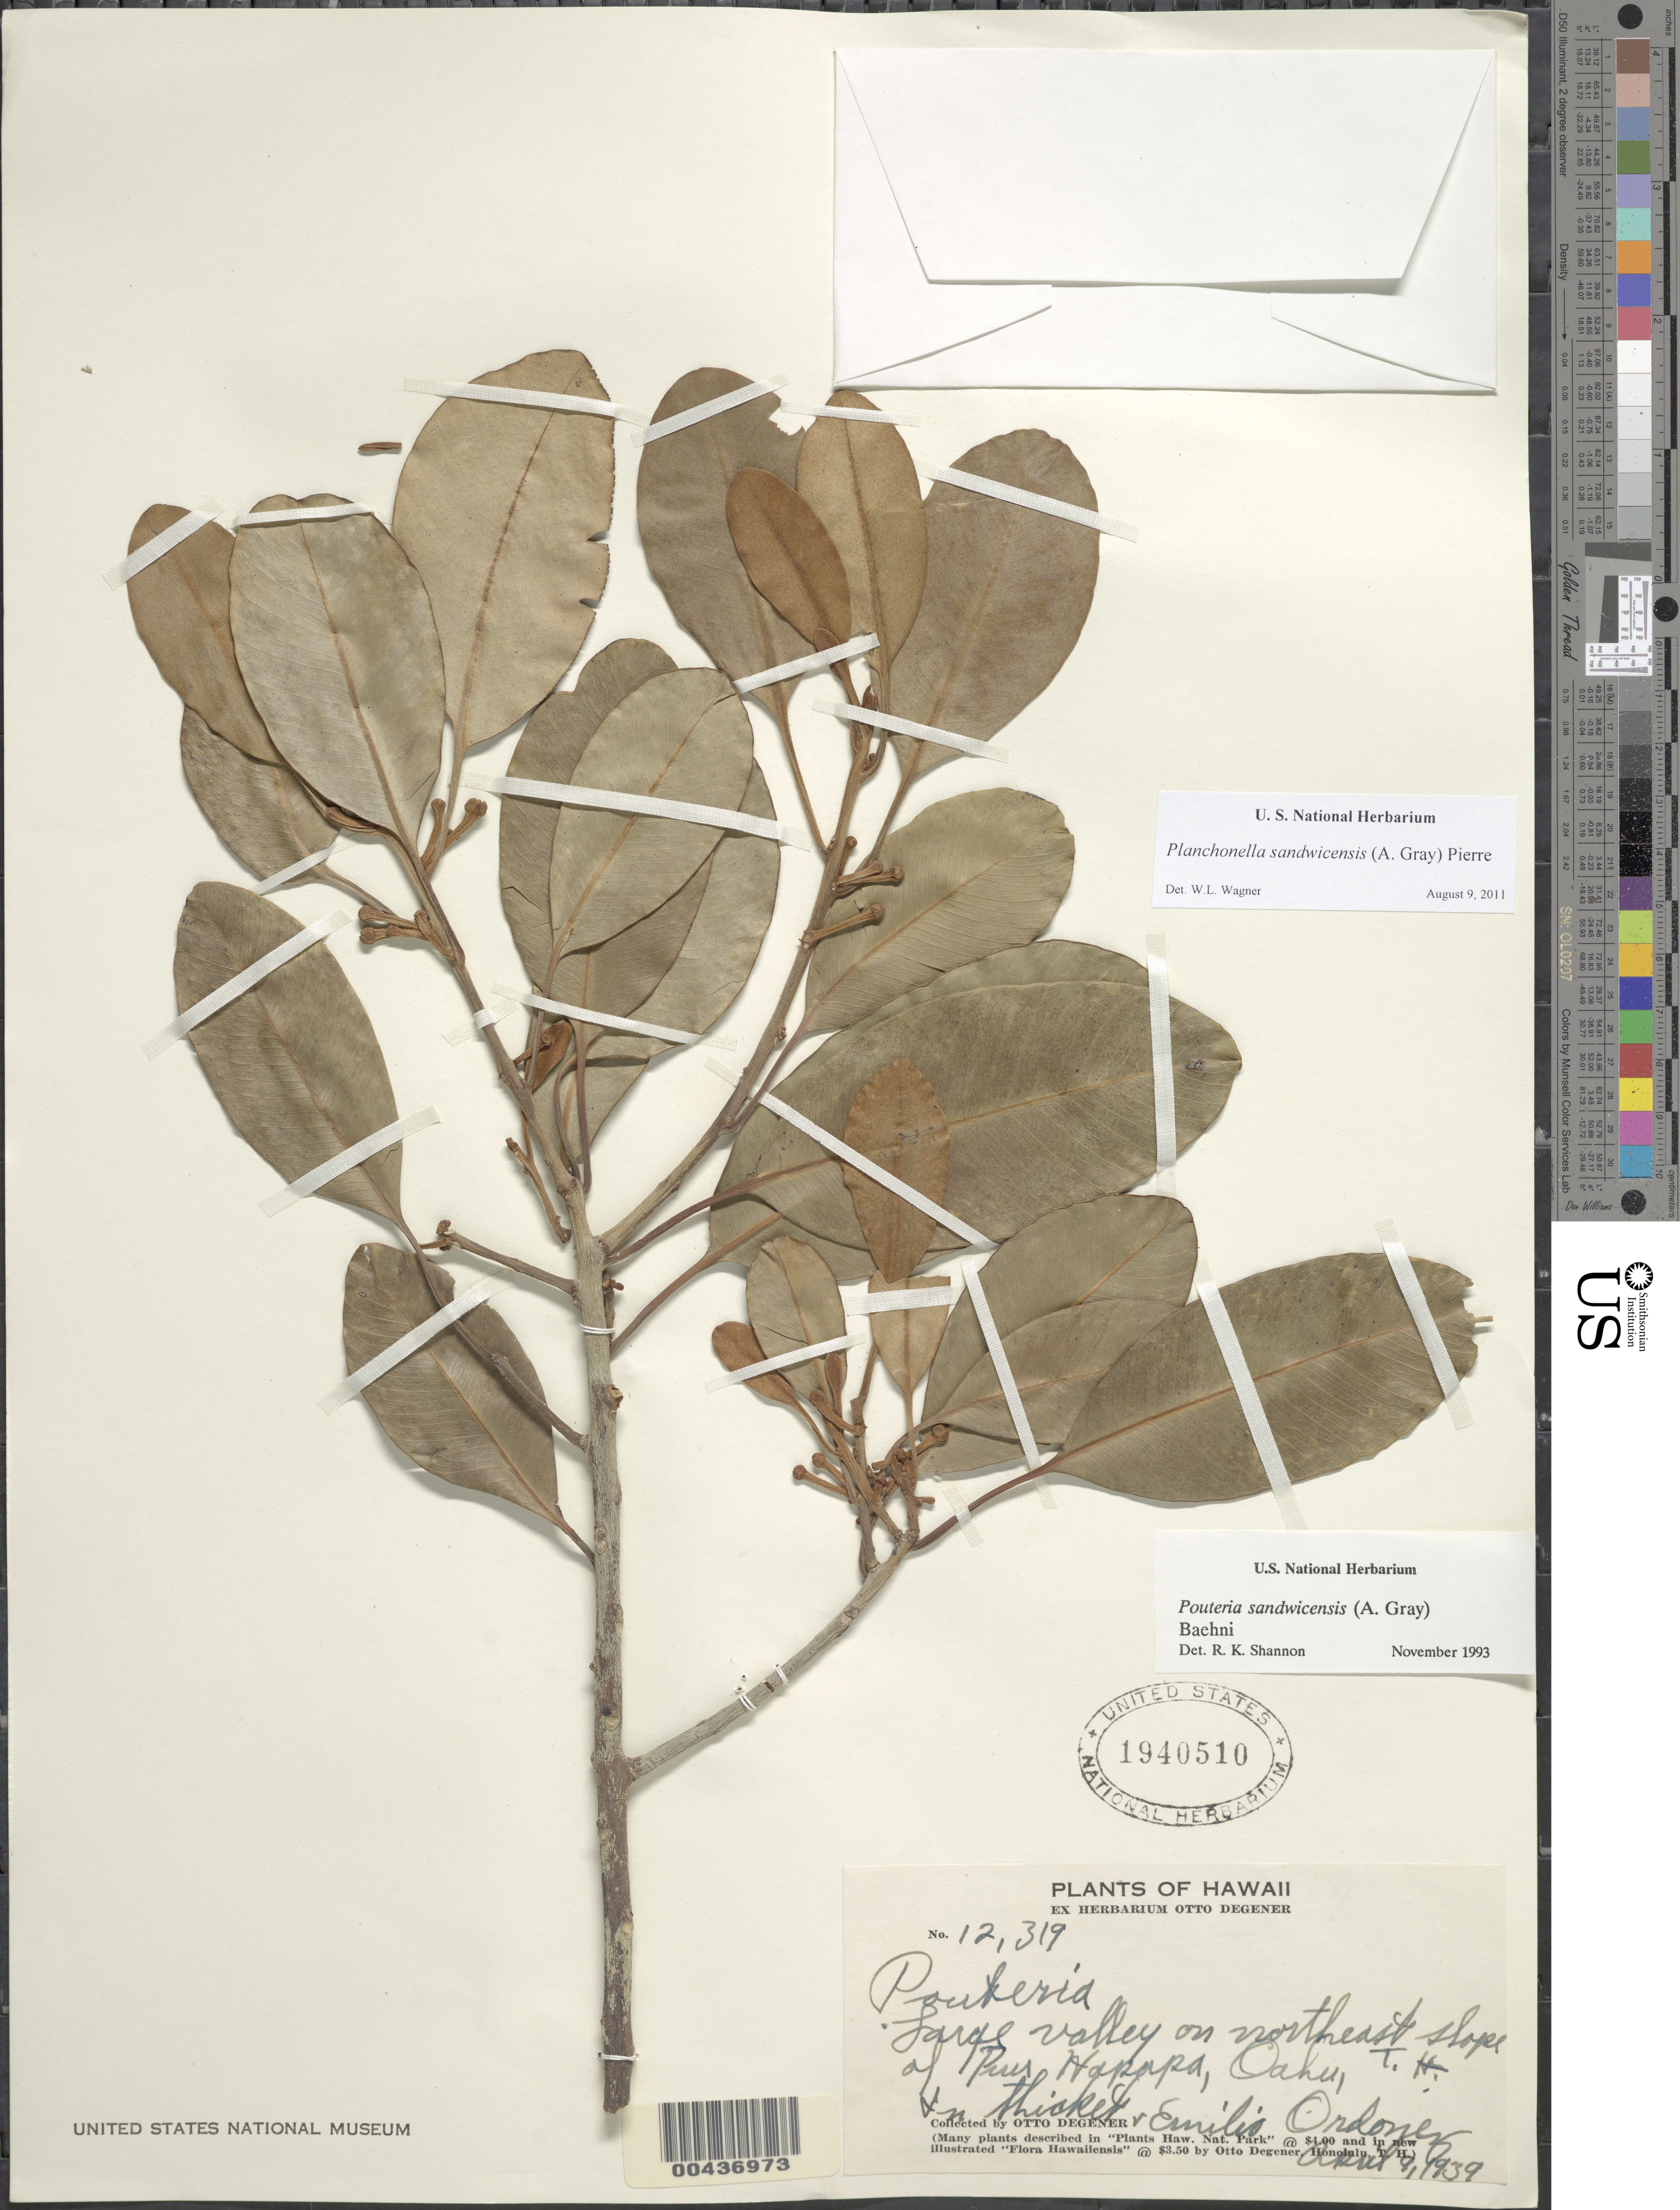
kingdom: Plantae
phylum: Tracheophyta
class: Magnoliopsida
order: Ericales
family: Sapotaceae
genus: Planchonella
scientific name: Planchonella sandwicensis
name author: (A. Gray) Pierre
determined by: Wagner, W. L., (BOT), Smithsonian Institution - National Museum of Natural History (UNITED STATES)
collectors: O. Degener & E. Ordonez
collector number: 12319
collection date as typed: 8 Apr 1939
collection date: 1939-04-08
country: United States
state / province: Hawaii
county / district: Honolulu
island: Oahu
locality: Large valley on northeast slope of Puu Hapapa, Oahu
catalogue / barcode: US 1940510